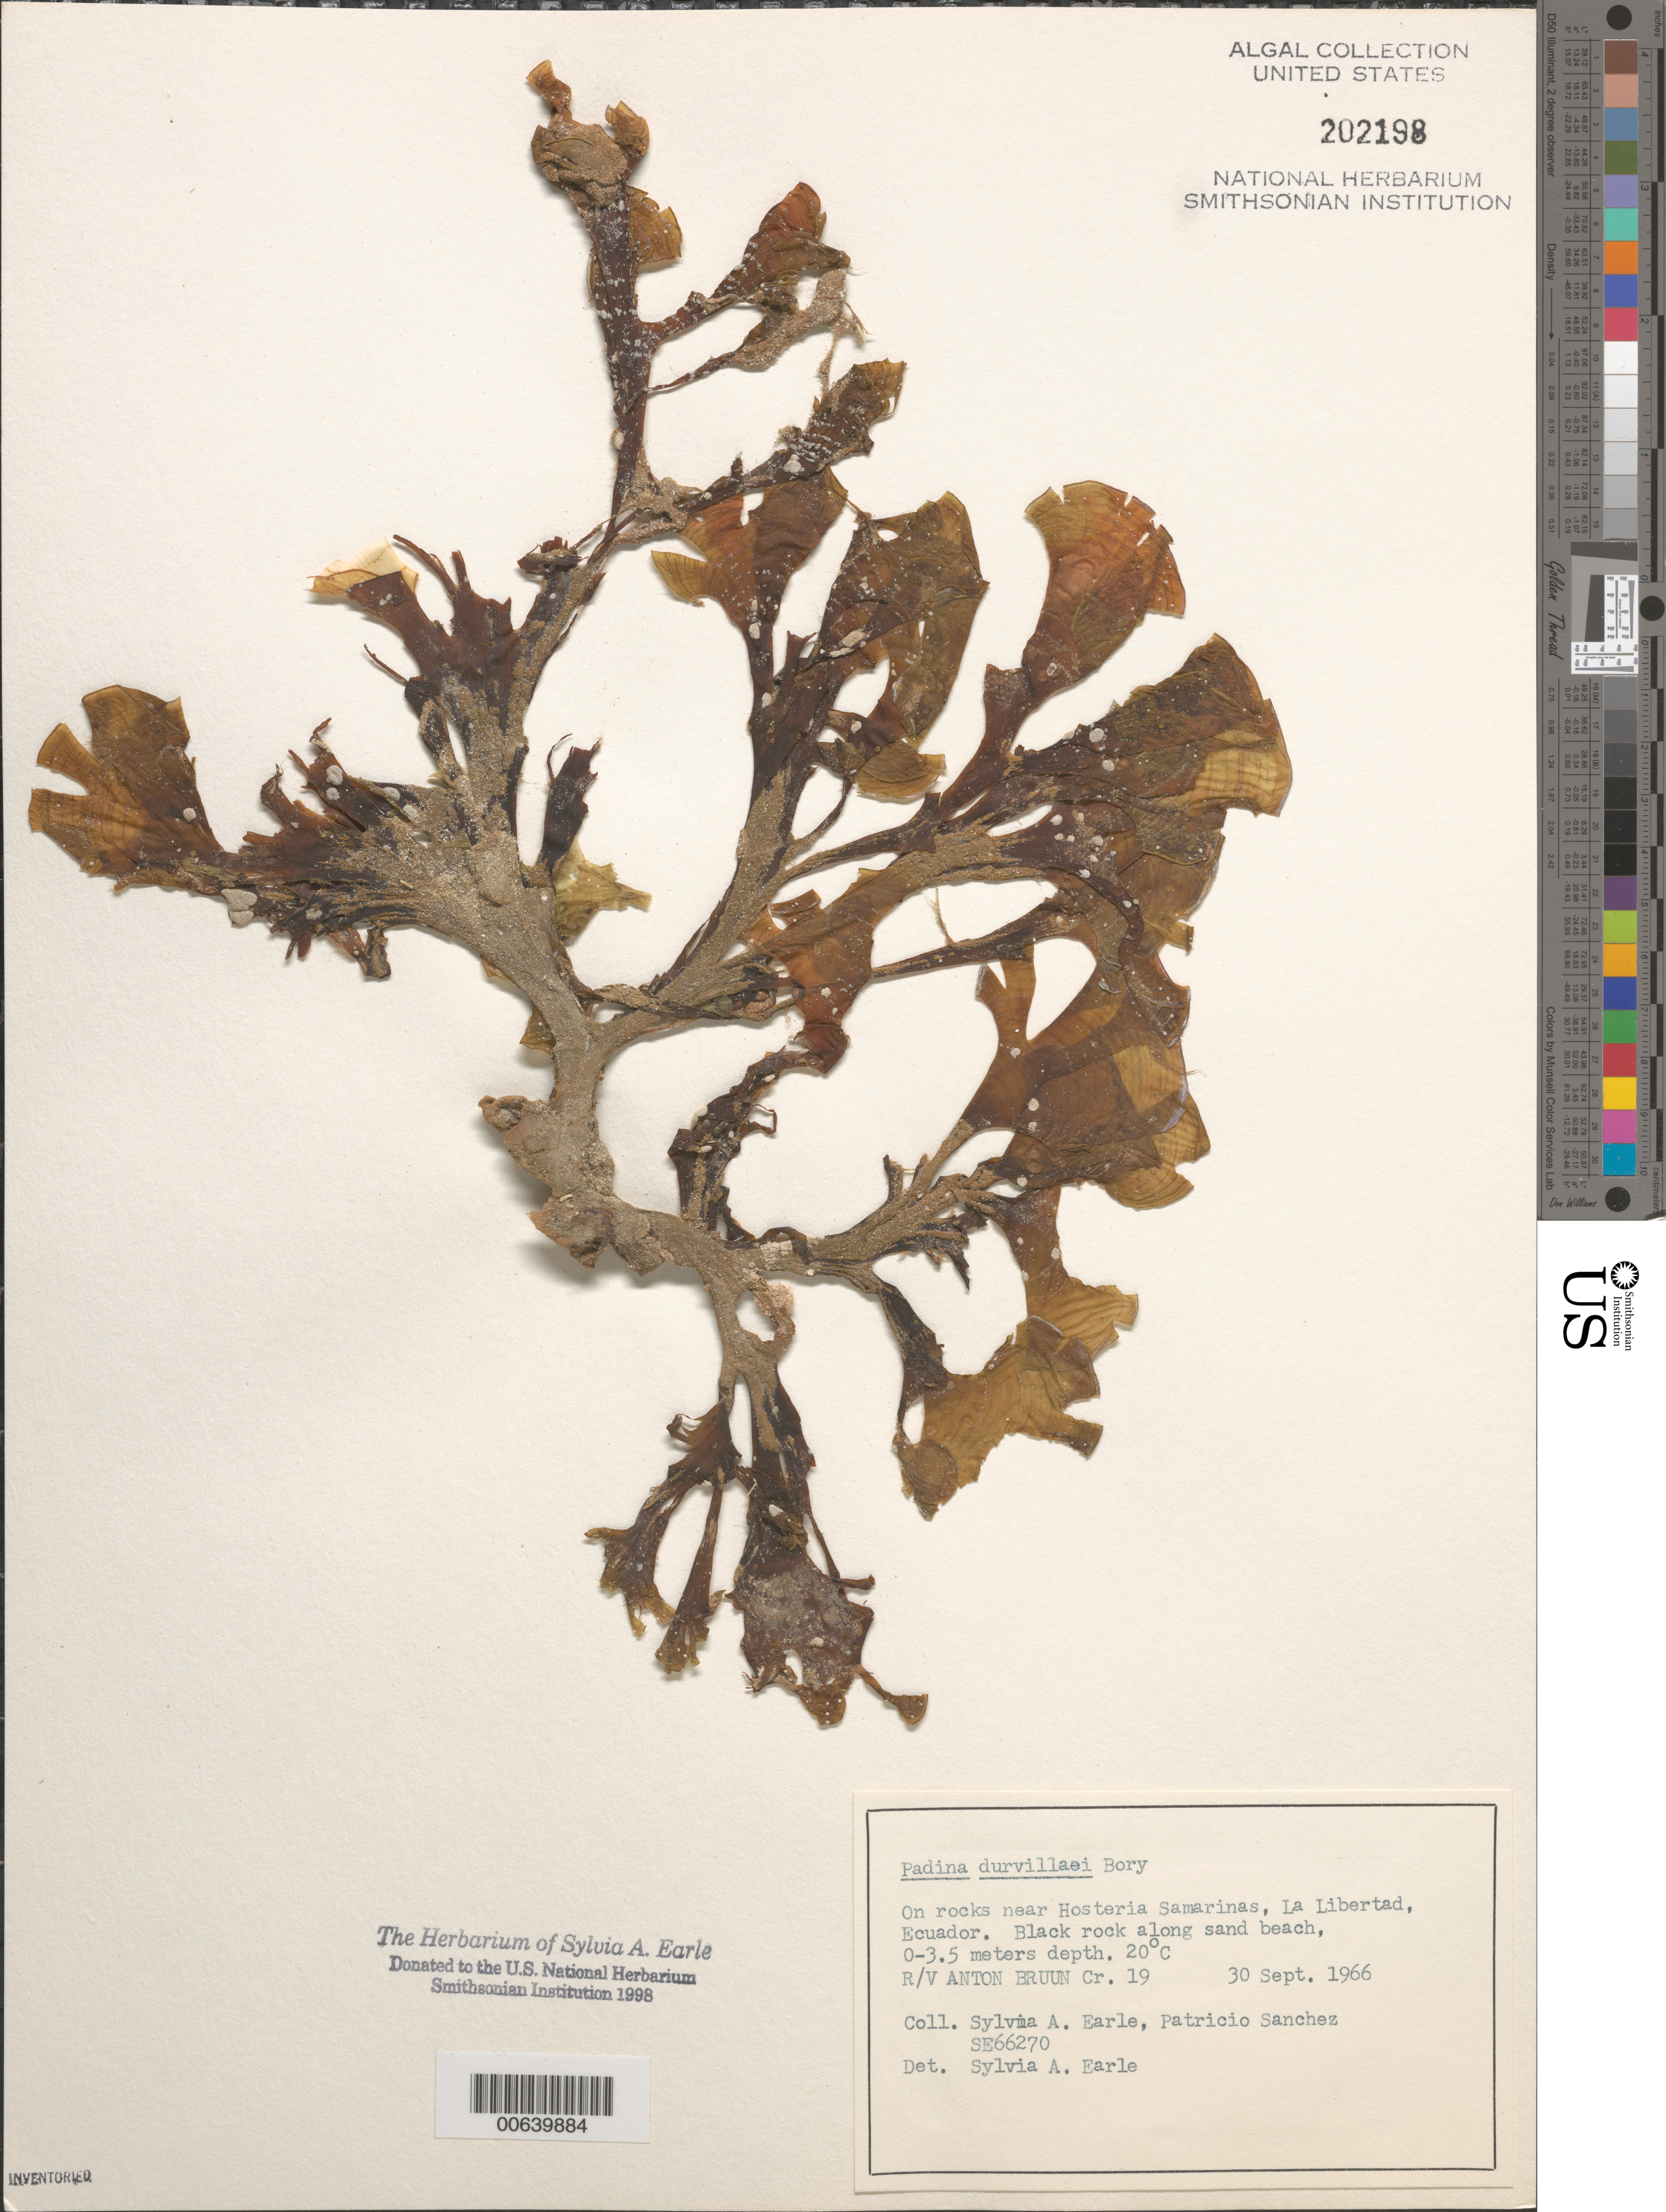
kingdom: Chromista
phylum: Ochrophyta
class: Phaeophyceae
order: Dictyotales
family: Dictyotaceae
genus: Padina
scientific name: Padina durvillaei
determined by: Earle, S. A.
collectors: S. A. Earle & P. Sanchez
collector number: SE 66270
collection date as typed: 30 Sep 1966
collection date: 1966-09-30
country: Ecuador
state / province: Guayas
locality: La Libertad near Hosteria Samarinas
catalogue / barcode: US 202198